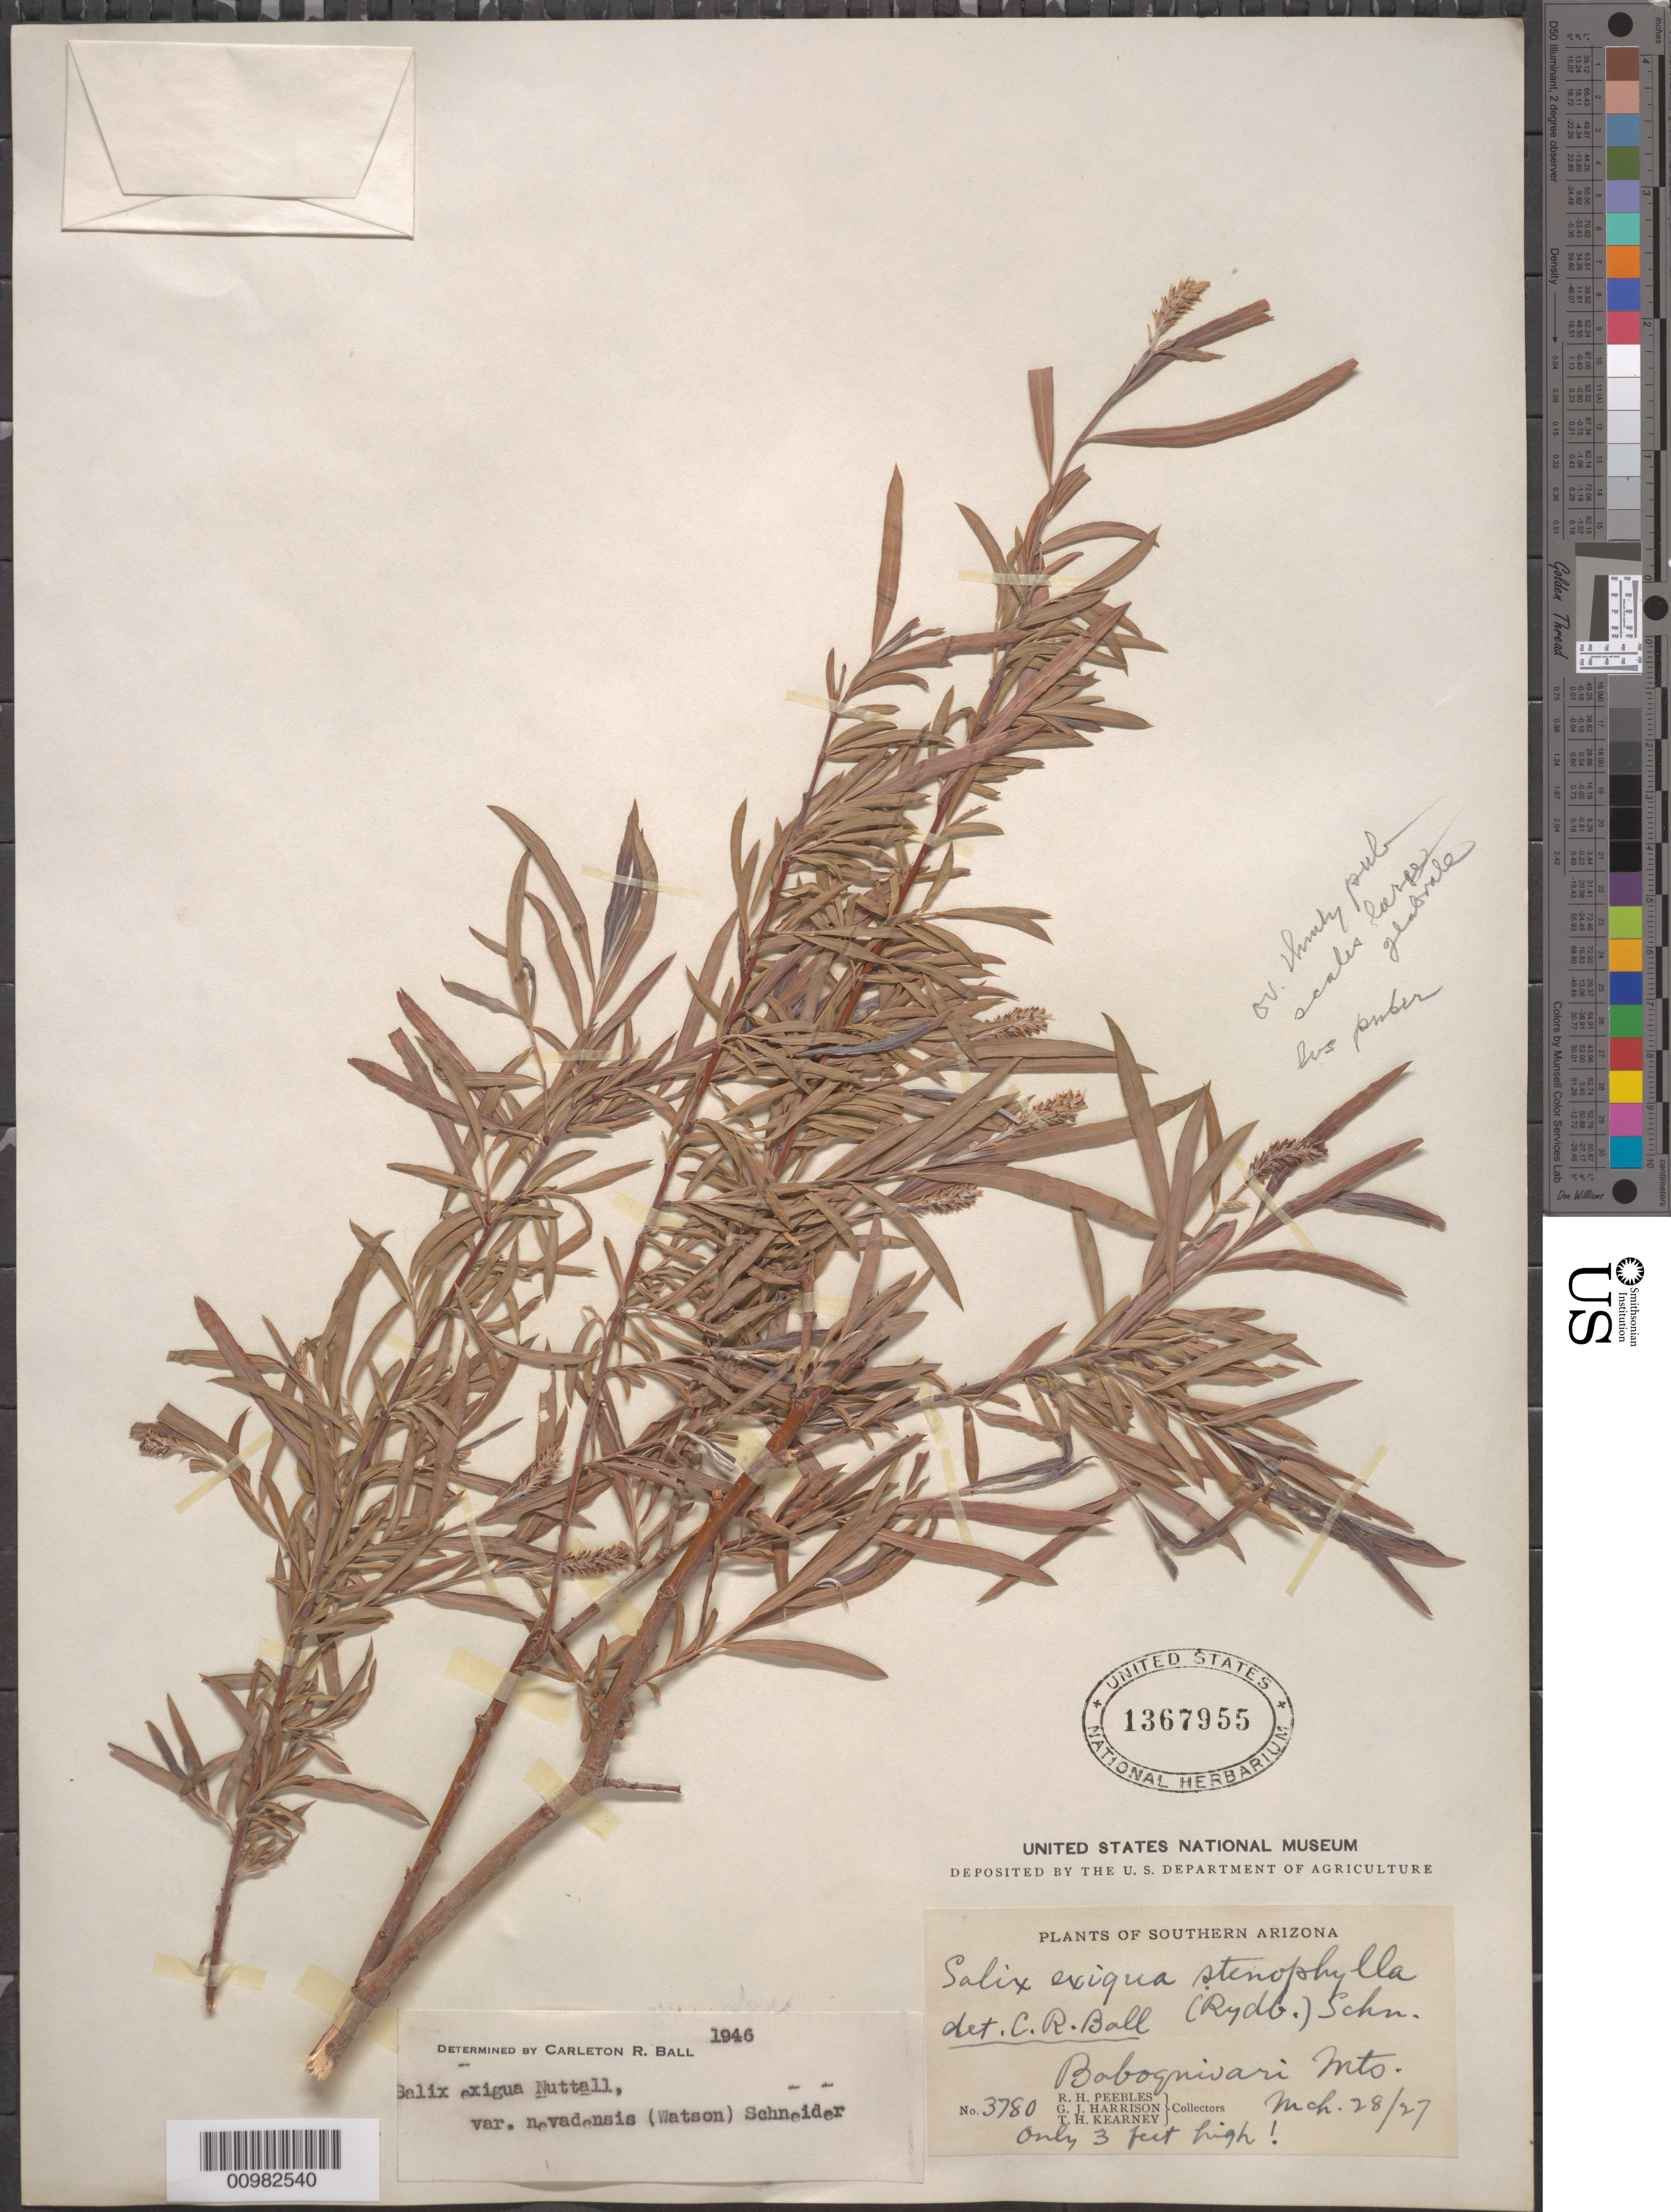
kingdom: Plantae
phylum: Tracheophyta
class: Magnoliopsida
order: Malpighiales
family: Salicaceae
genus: Salix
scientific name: Salix exigua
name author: Nutt.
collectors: R. H. Peebles & G. J. Harrison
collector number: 3780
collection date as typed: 28 Mar 1927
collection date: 1927-03-28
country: United States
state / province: Arizona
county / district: Pima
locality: Baboquivari Mountains.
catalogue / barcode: US 1367955